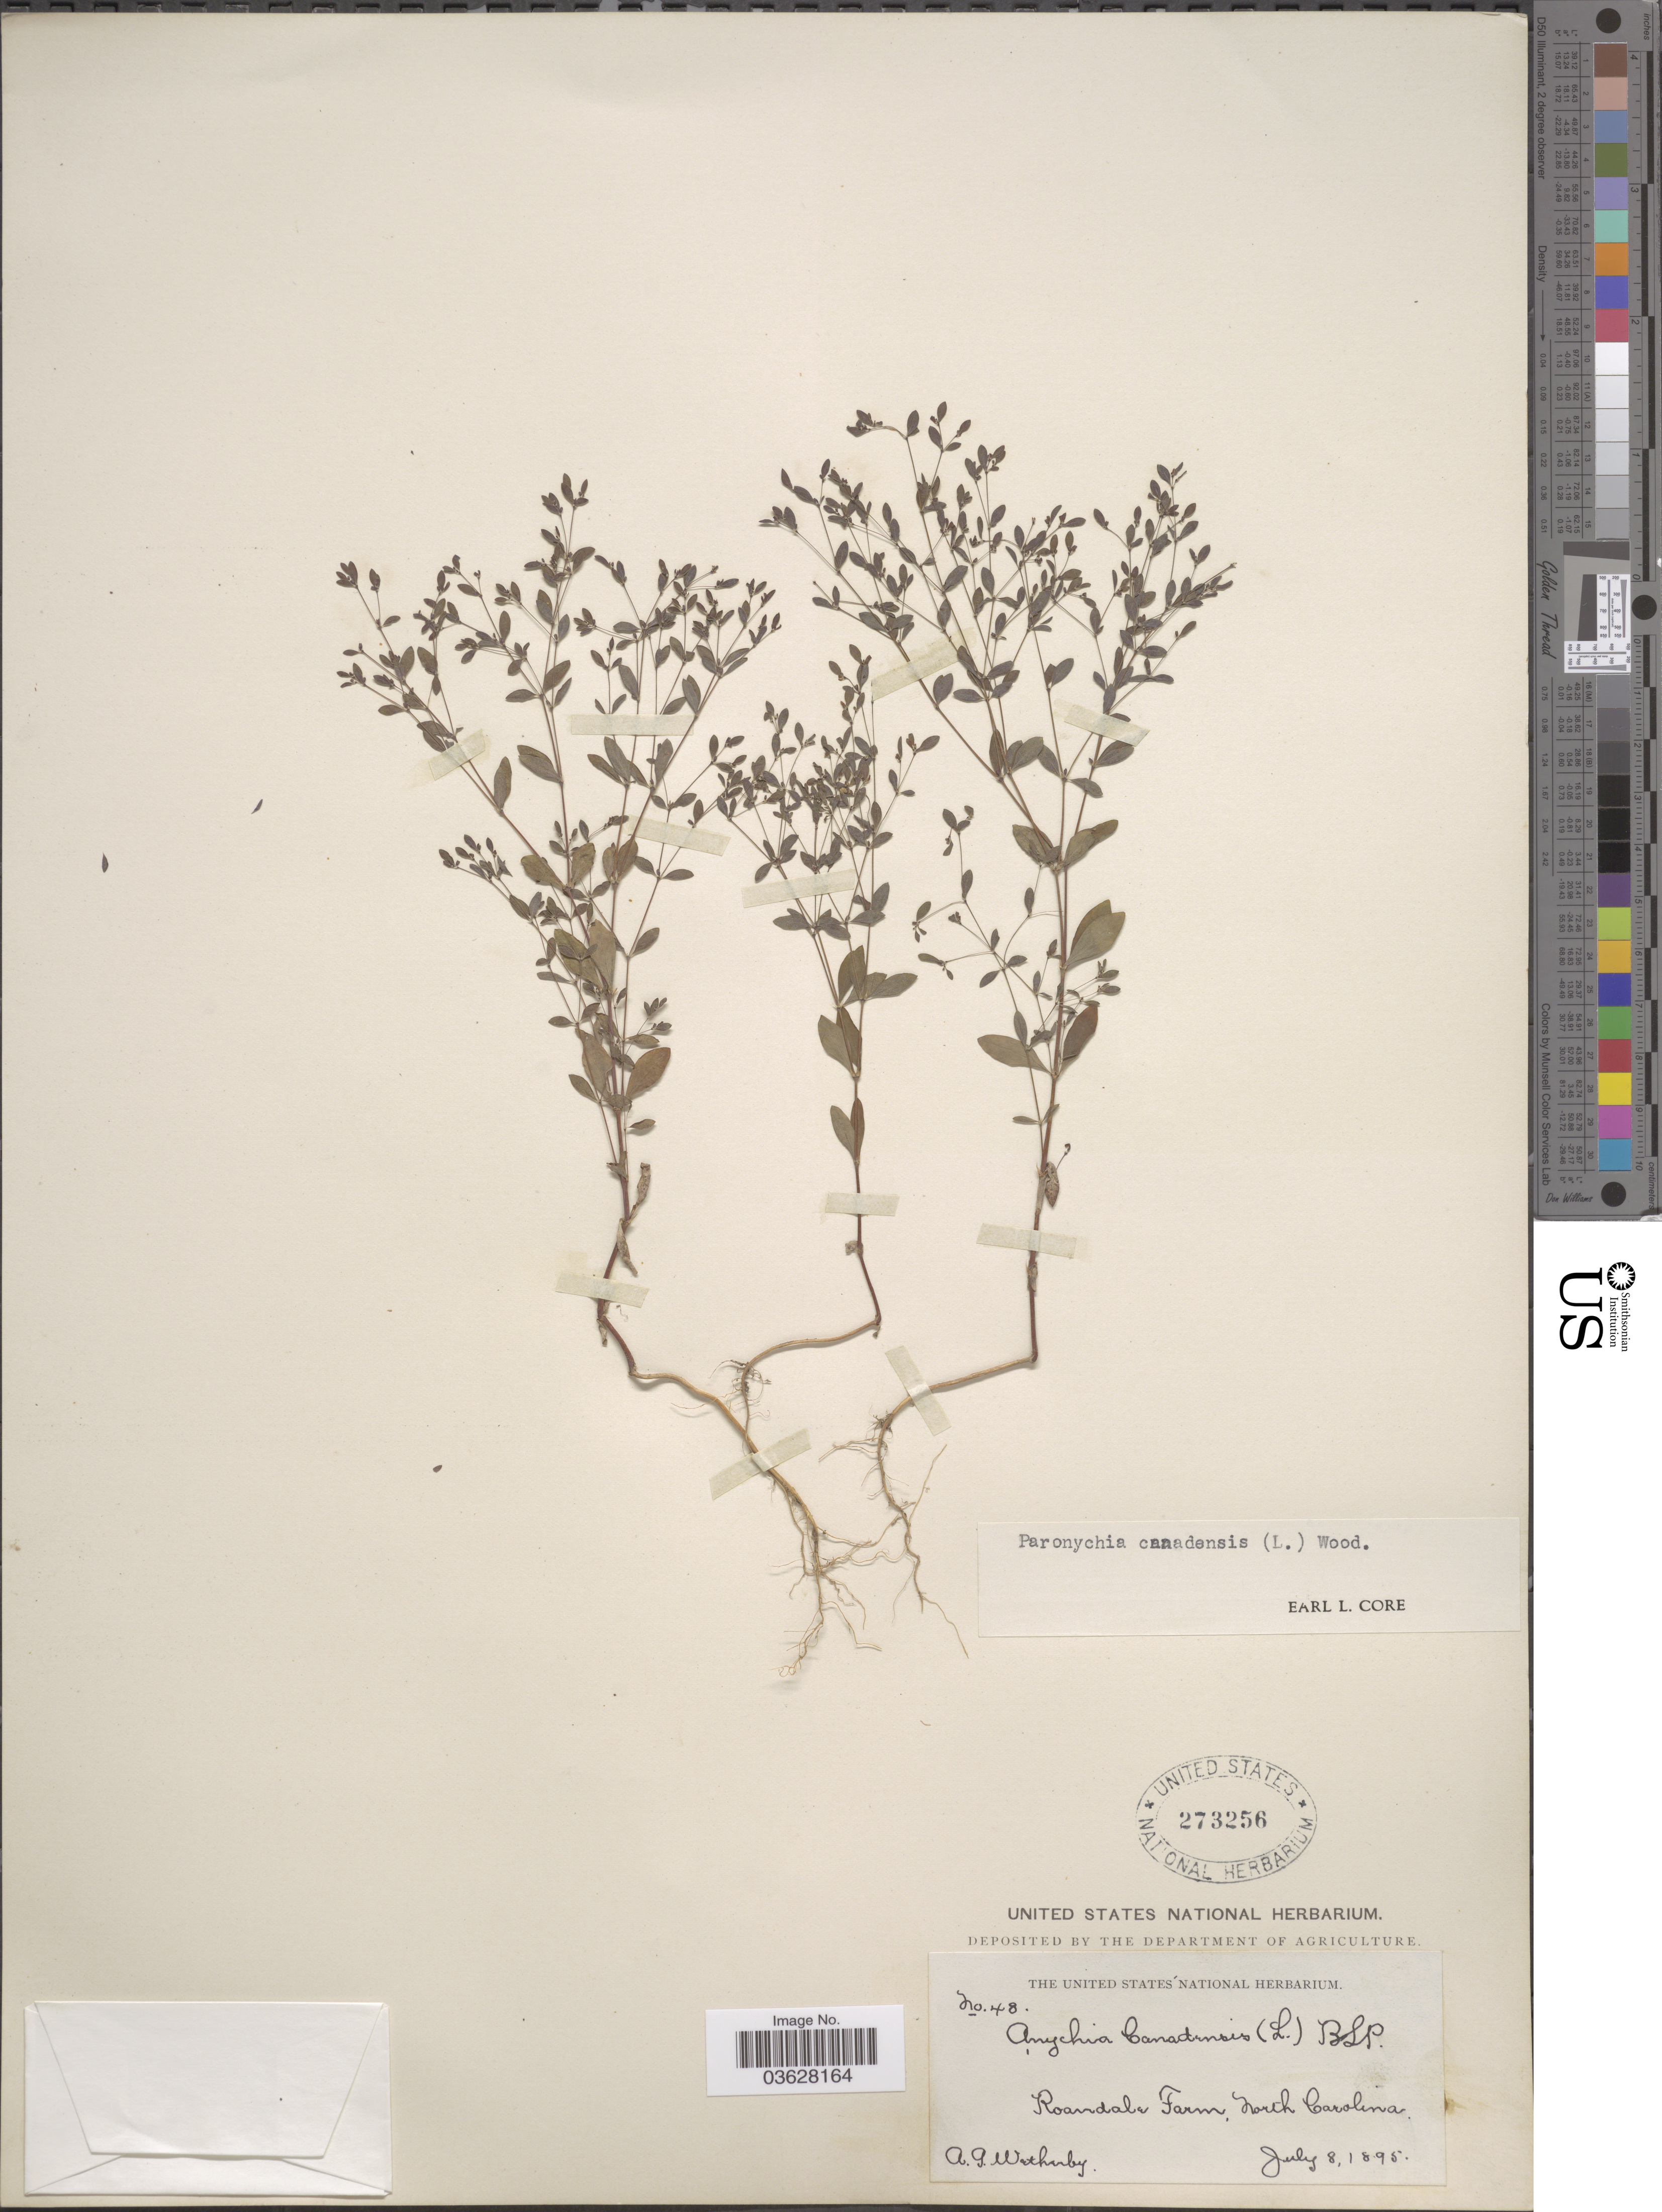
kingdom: Plantae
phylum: Tracheophyta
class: Magnoliopsida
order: Caryophyllales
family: Caryophyllaceae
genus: Paronychia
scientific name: Paronychia canadensis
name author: (L.) Alph. Wood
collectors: A. Wetherby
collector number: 48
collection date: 1895-07-08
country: United States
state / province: North Carolina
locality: Roandale Farm.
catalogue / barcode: US 273256